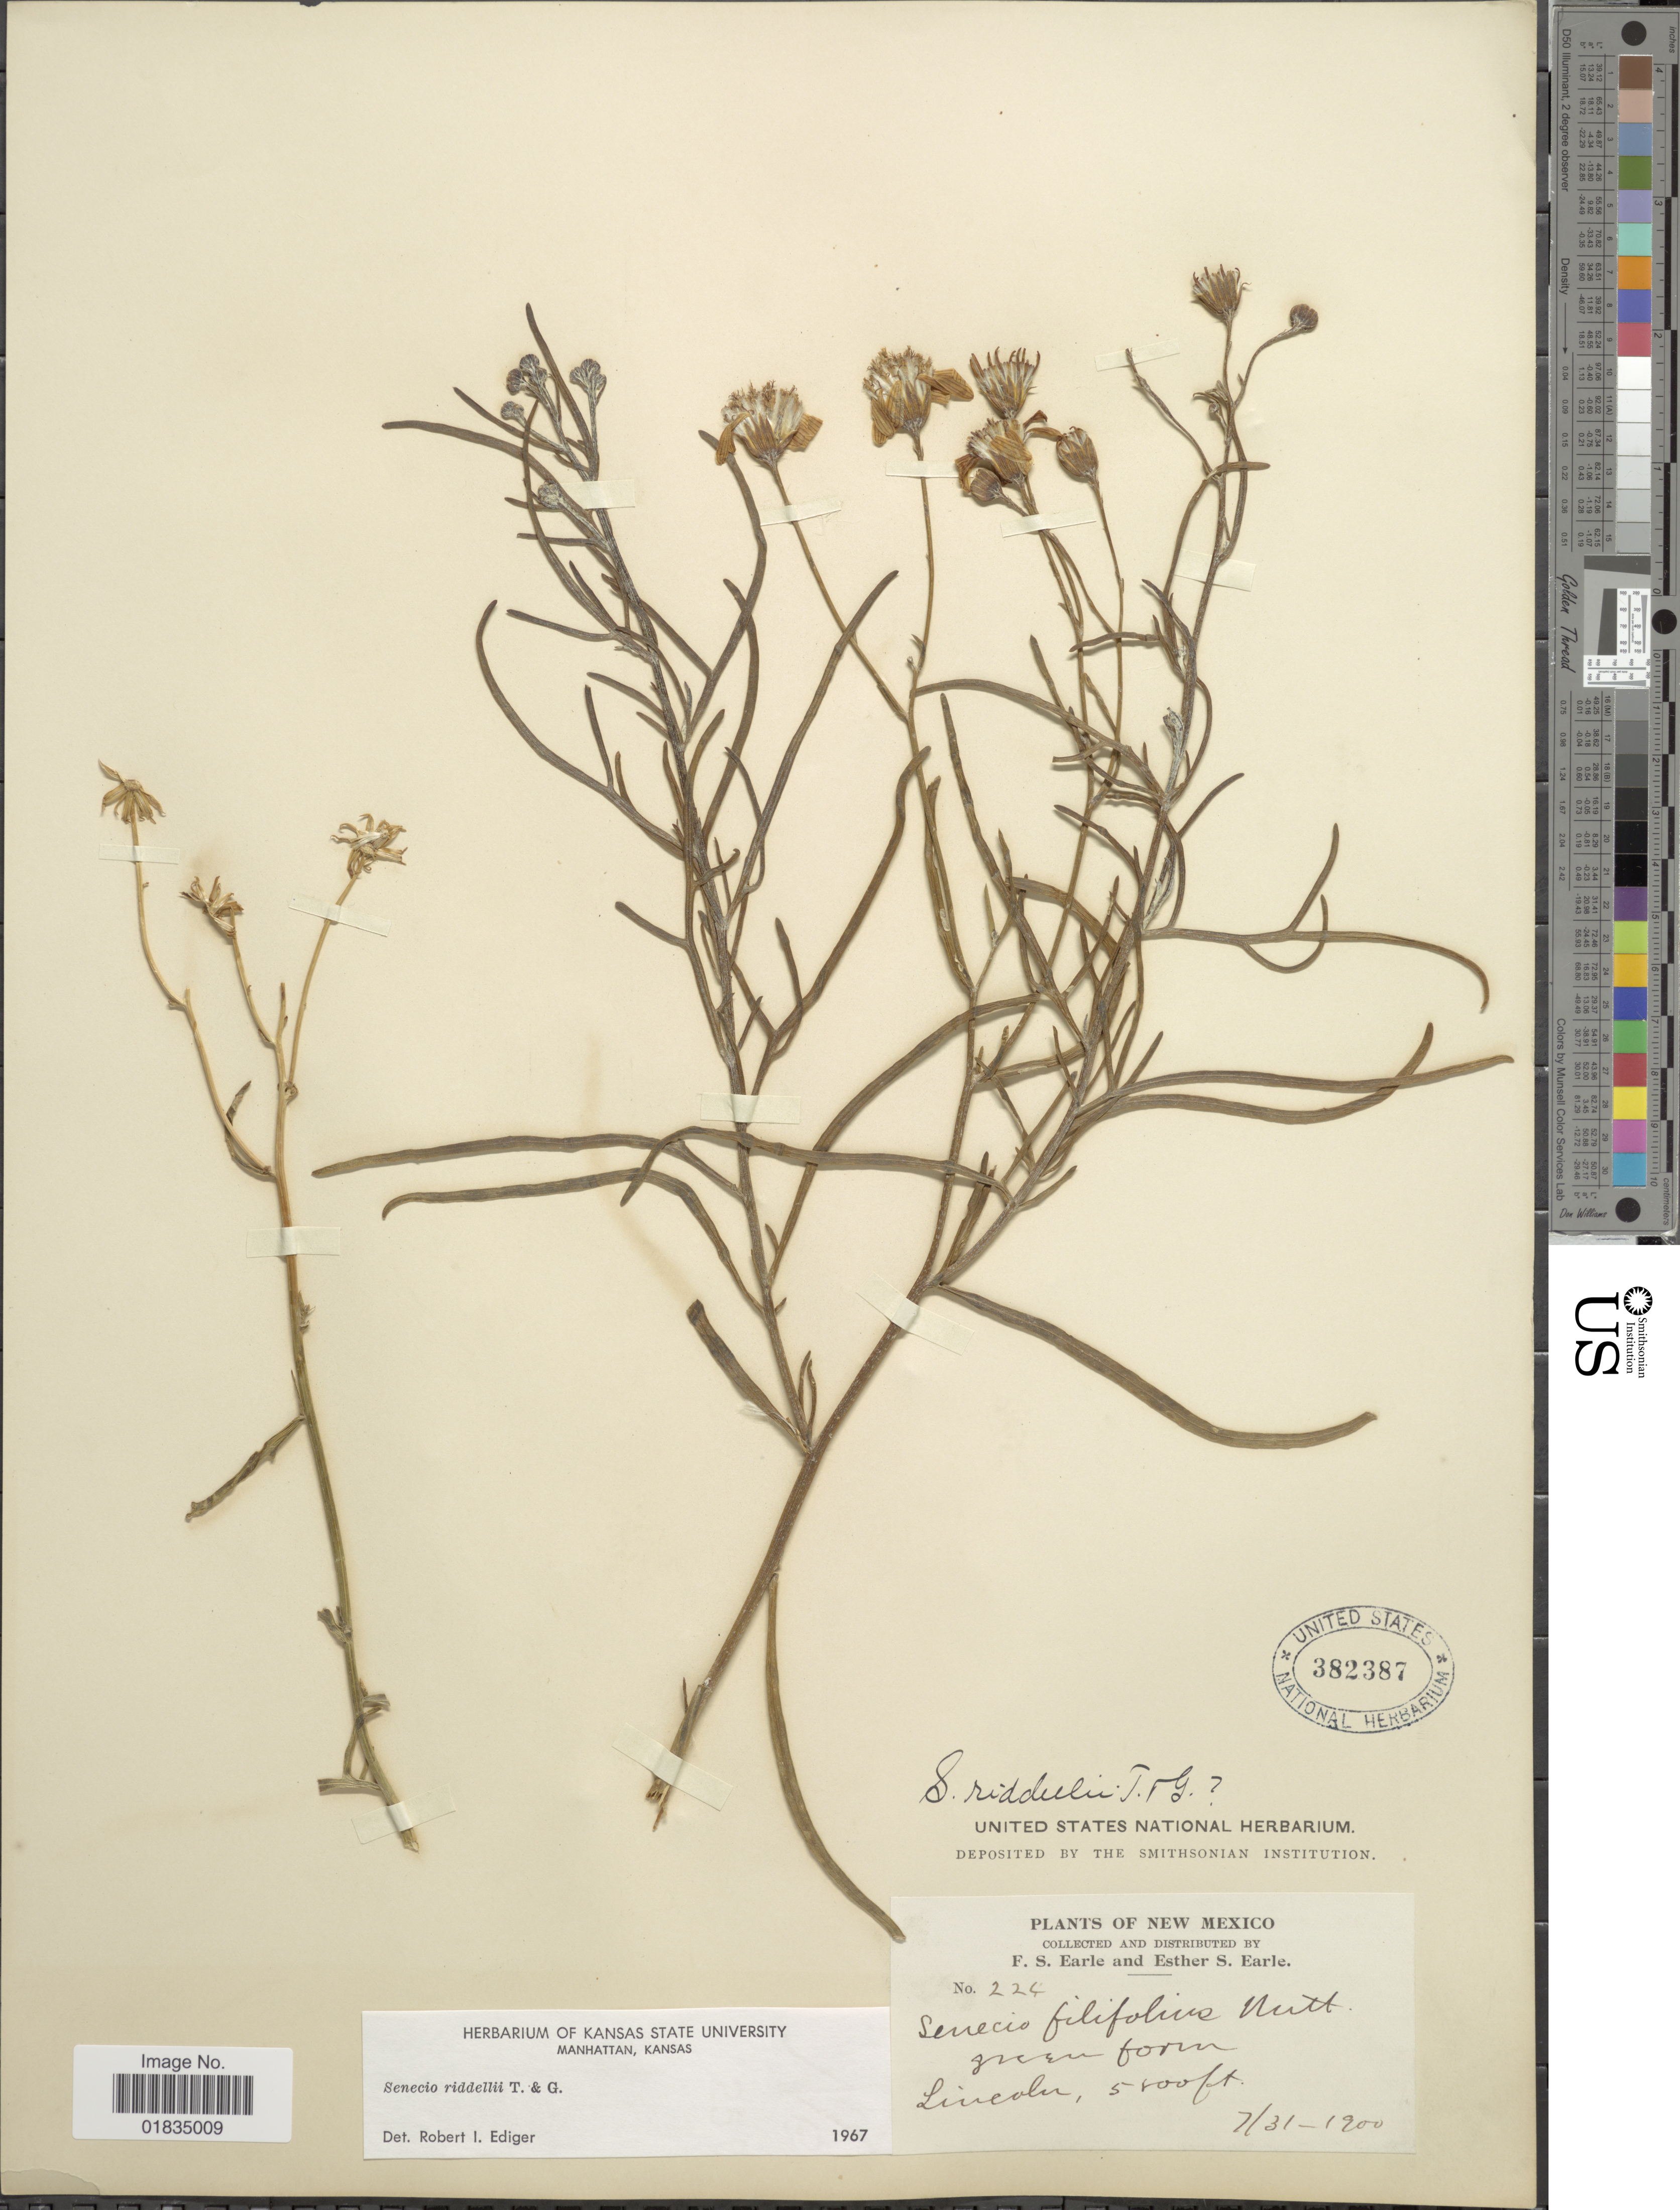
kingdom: Plantae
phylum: Tracheophyta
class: Magnoliopsida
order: Asterales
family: Asteraceae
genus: Senecio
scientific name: Senecio riddellii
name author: Torr. & A. Gray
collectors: F. S. Earle & E. S. Earle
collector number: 224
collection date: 1900-07-31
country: United States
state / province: New Mexico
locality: Lincoln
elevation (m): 1768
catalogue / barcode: US 382387